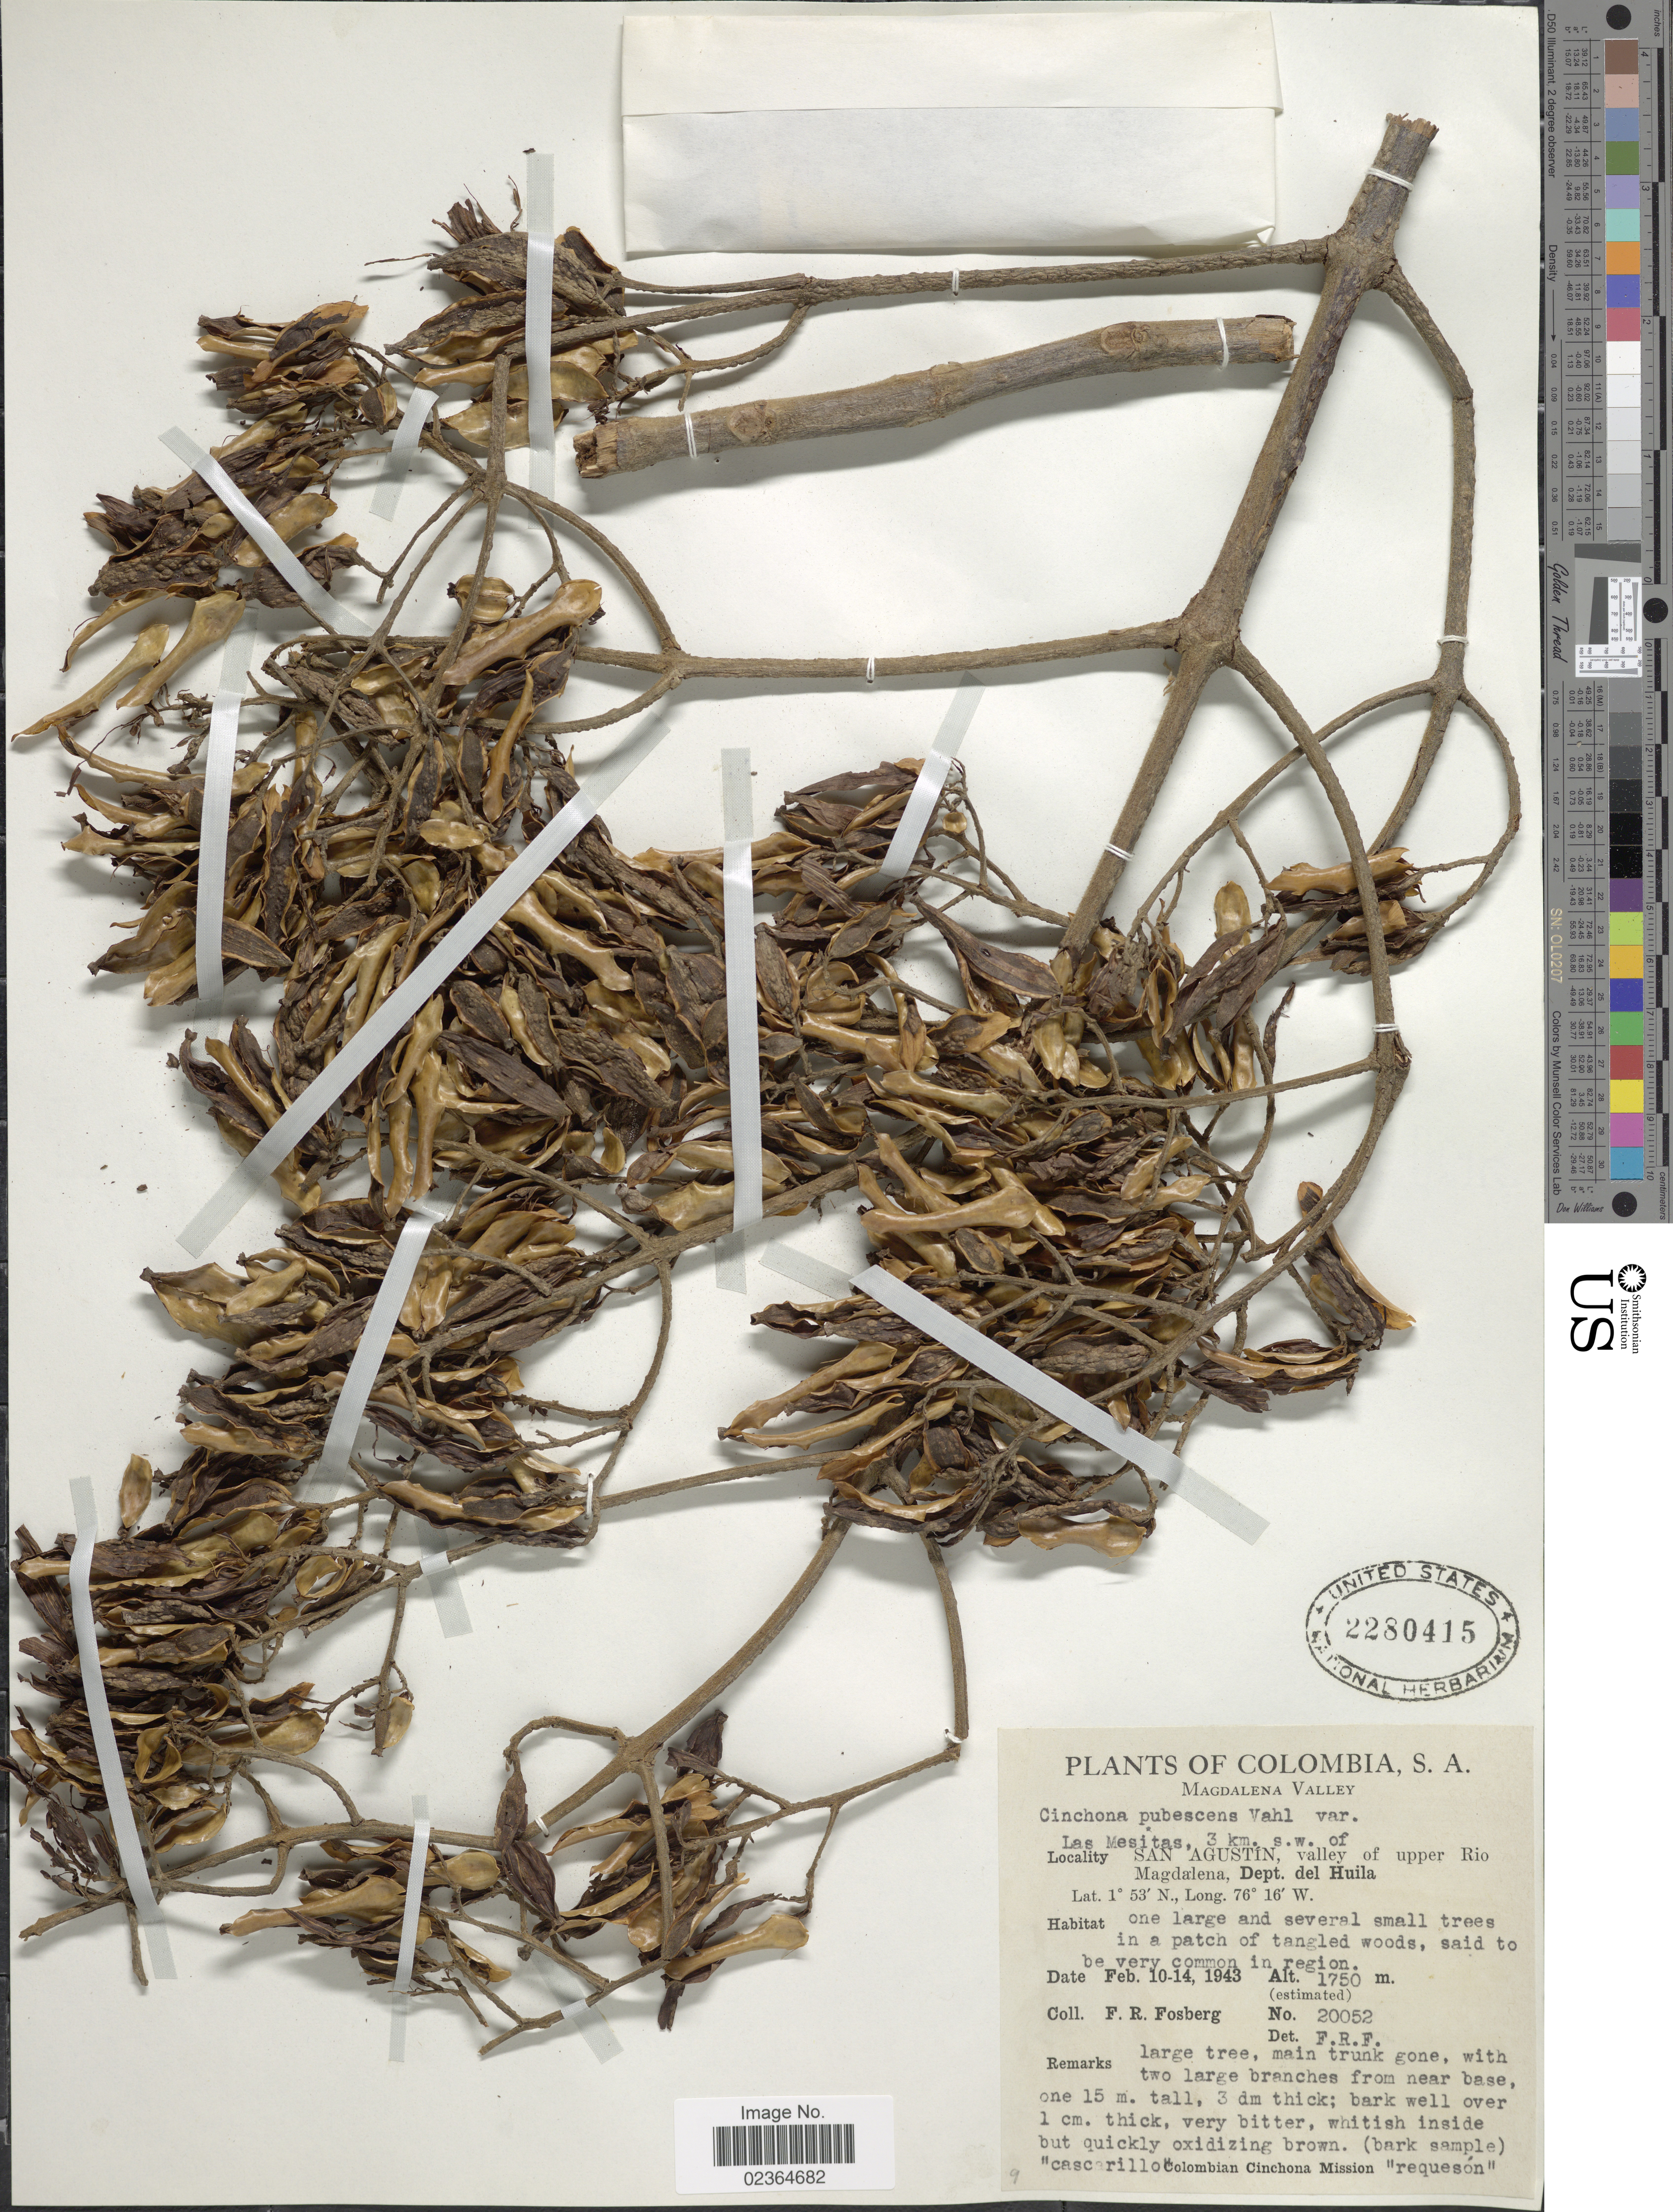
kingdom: Plantae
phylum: Tracheophyta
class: Magnoliopsida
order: Gentianales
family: Rubiaceae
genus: Cinchona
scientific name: Cinchona pubescens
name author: Vahl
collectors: F. R. Fosberg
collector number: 20052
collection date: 1943-02-10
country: Colombia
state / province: Huila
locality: Magdalena Valley. Las Mesitas, 3 km. s.w. of San Agustin, valley of Upper Rio Magdalena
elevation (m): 1750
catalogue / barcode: US 2280415